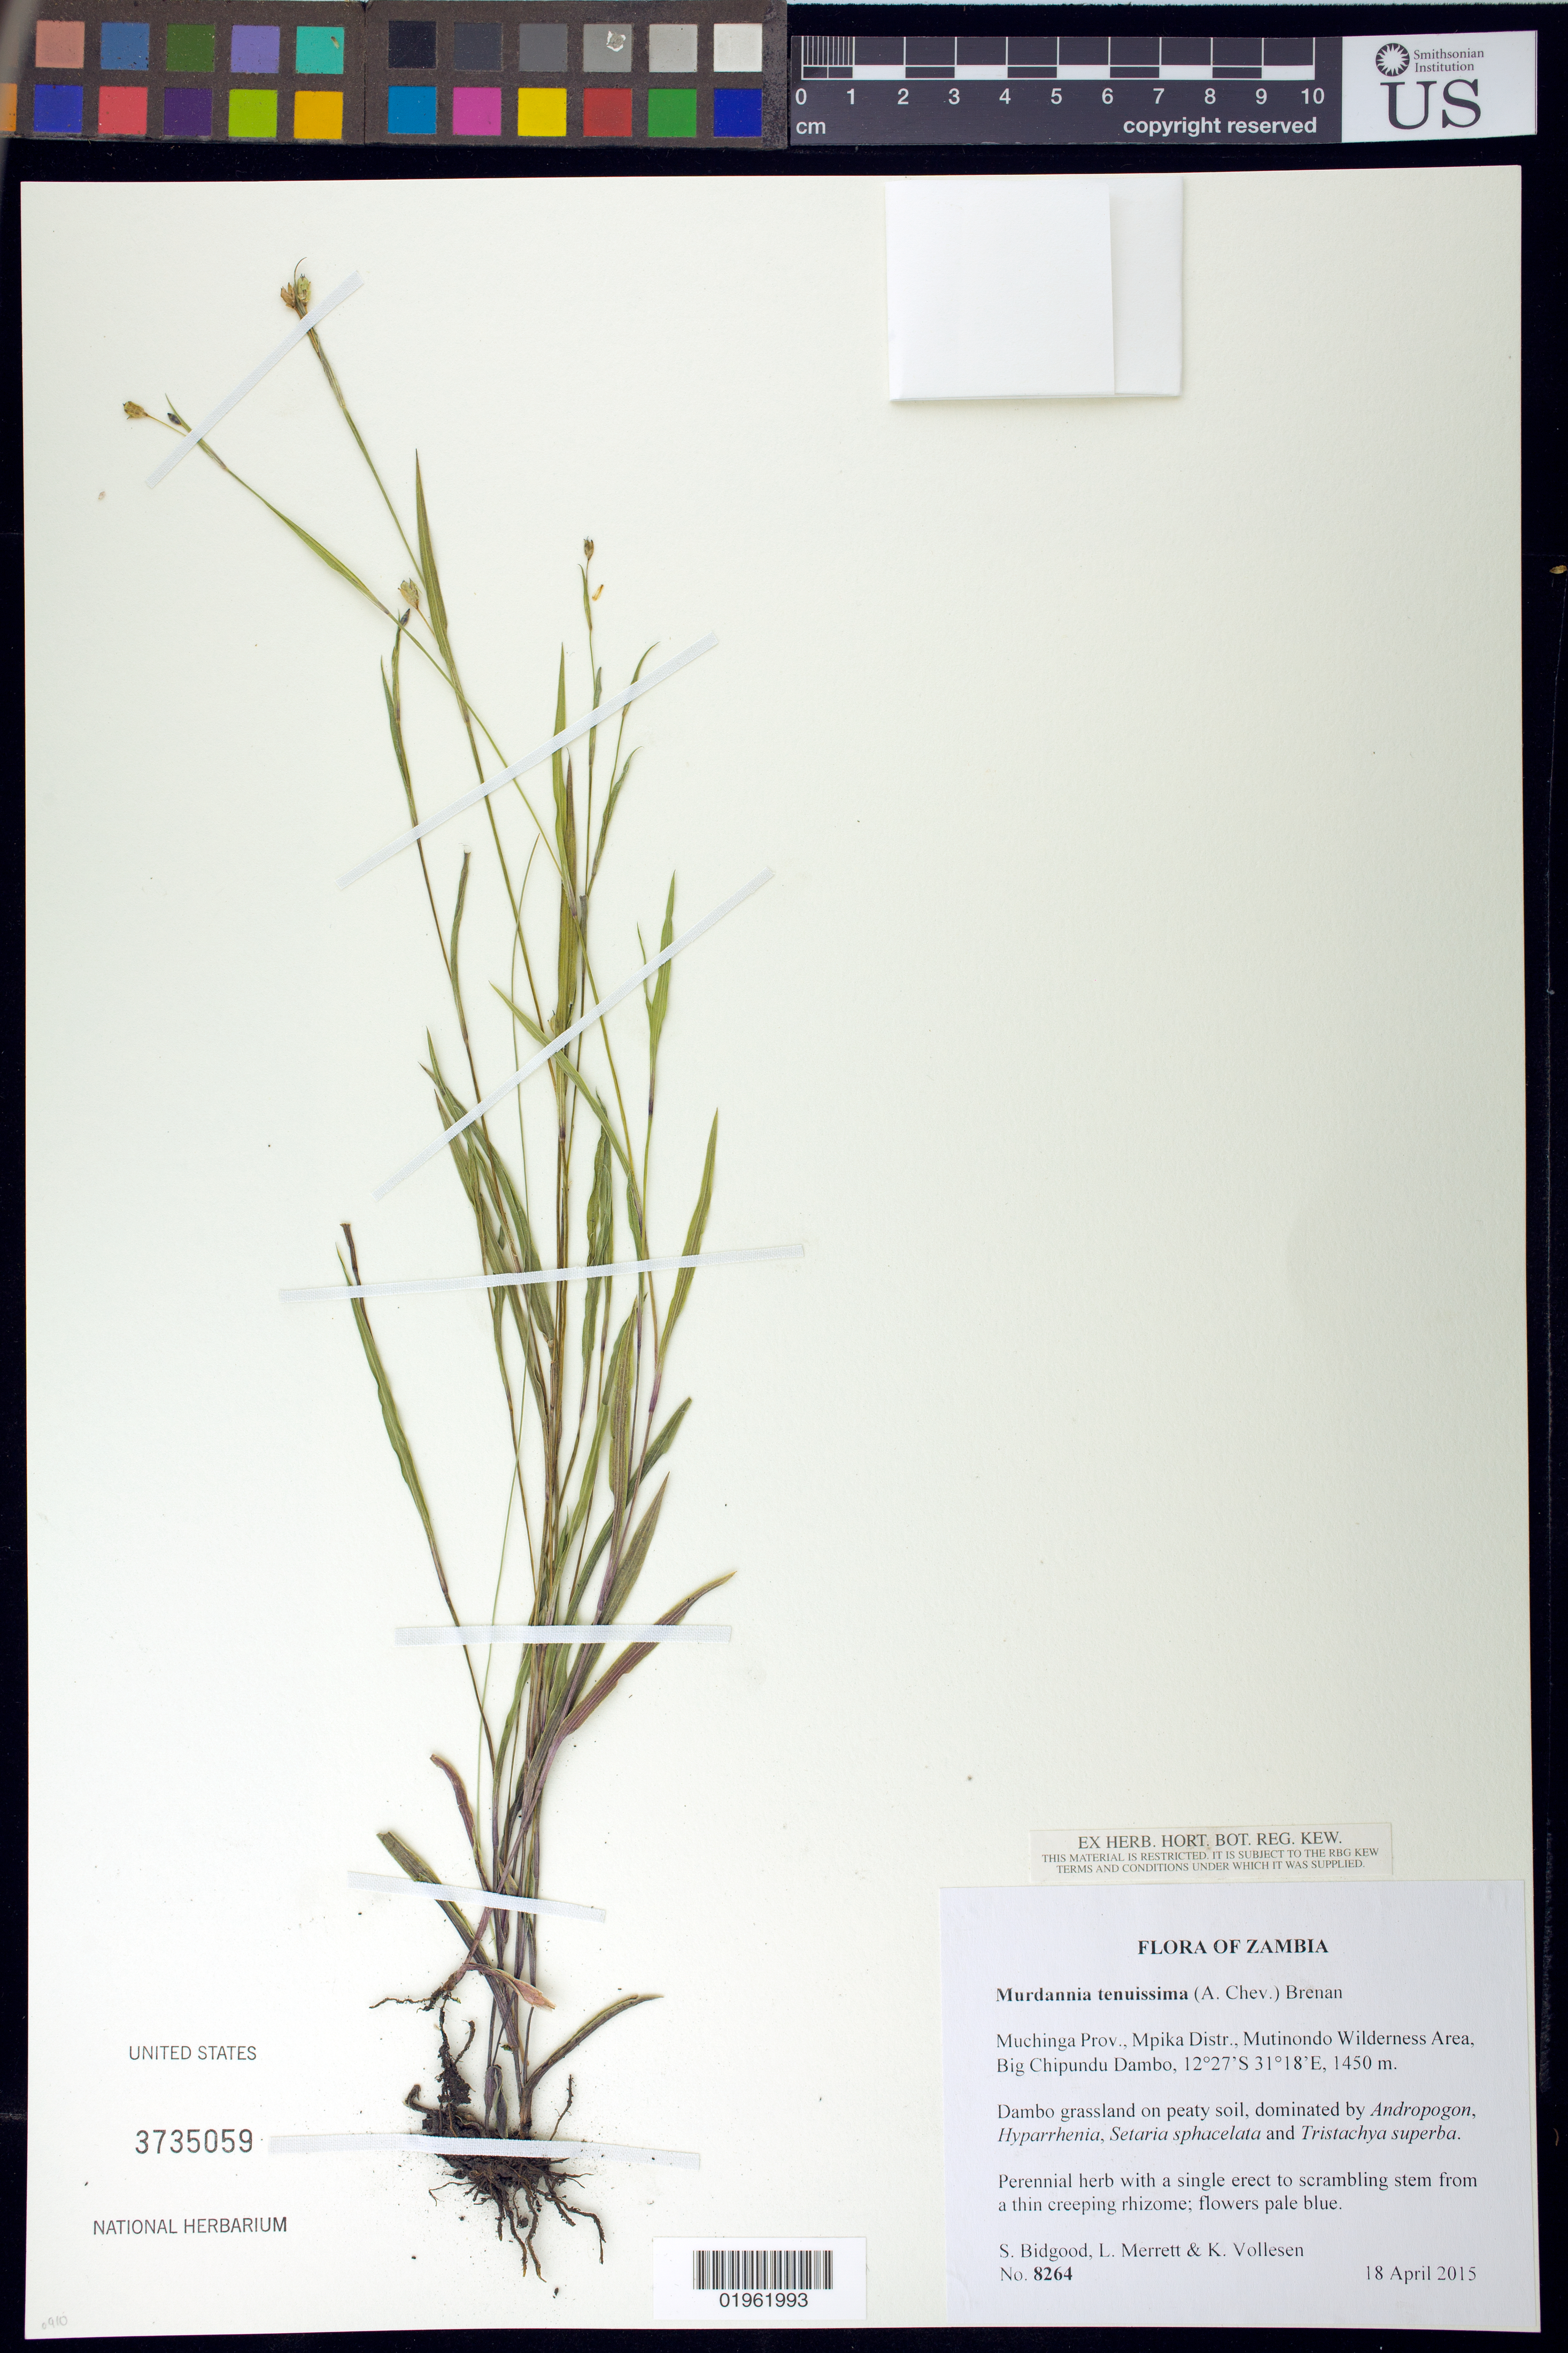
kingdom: Plantae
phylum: Tracheophyta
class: Liliopsida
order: Commelinales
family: Commelinaceae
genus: Murdannia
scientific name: Murdannia tenuissima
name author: (A. Chev.) Brenan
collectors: S. Bidgood et al.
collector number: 8264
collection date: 2015-04-18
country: Zambia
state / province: Muchinga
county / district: Mpika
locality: Mutinondo Wilderness Area, Big Chipundu Dambo.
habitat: Dambo grassland on peaty soil, dominated by Andropogon, Hyparrhenia, Setaria sphacelata, and Tristachya superba.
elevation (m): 1450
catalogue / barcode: US 3735059